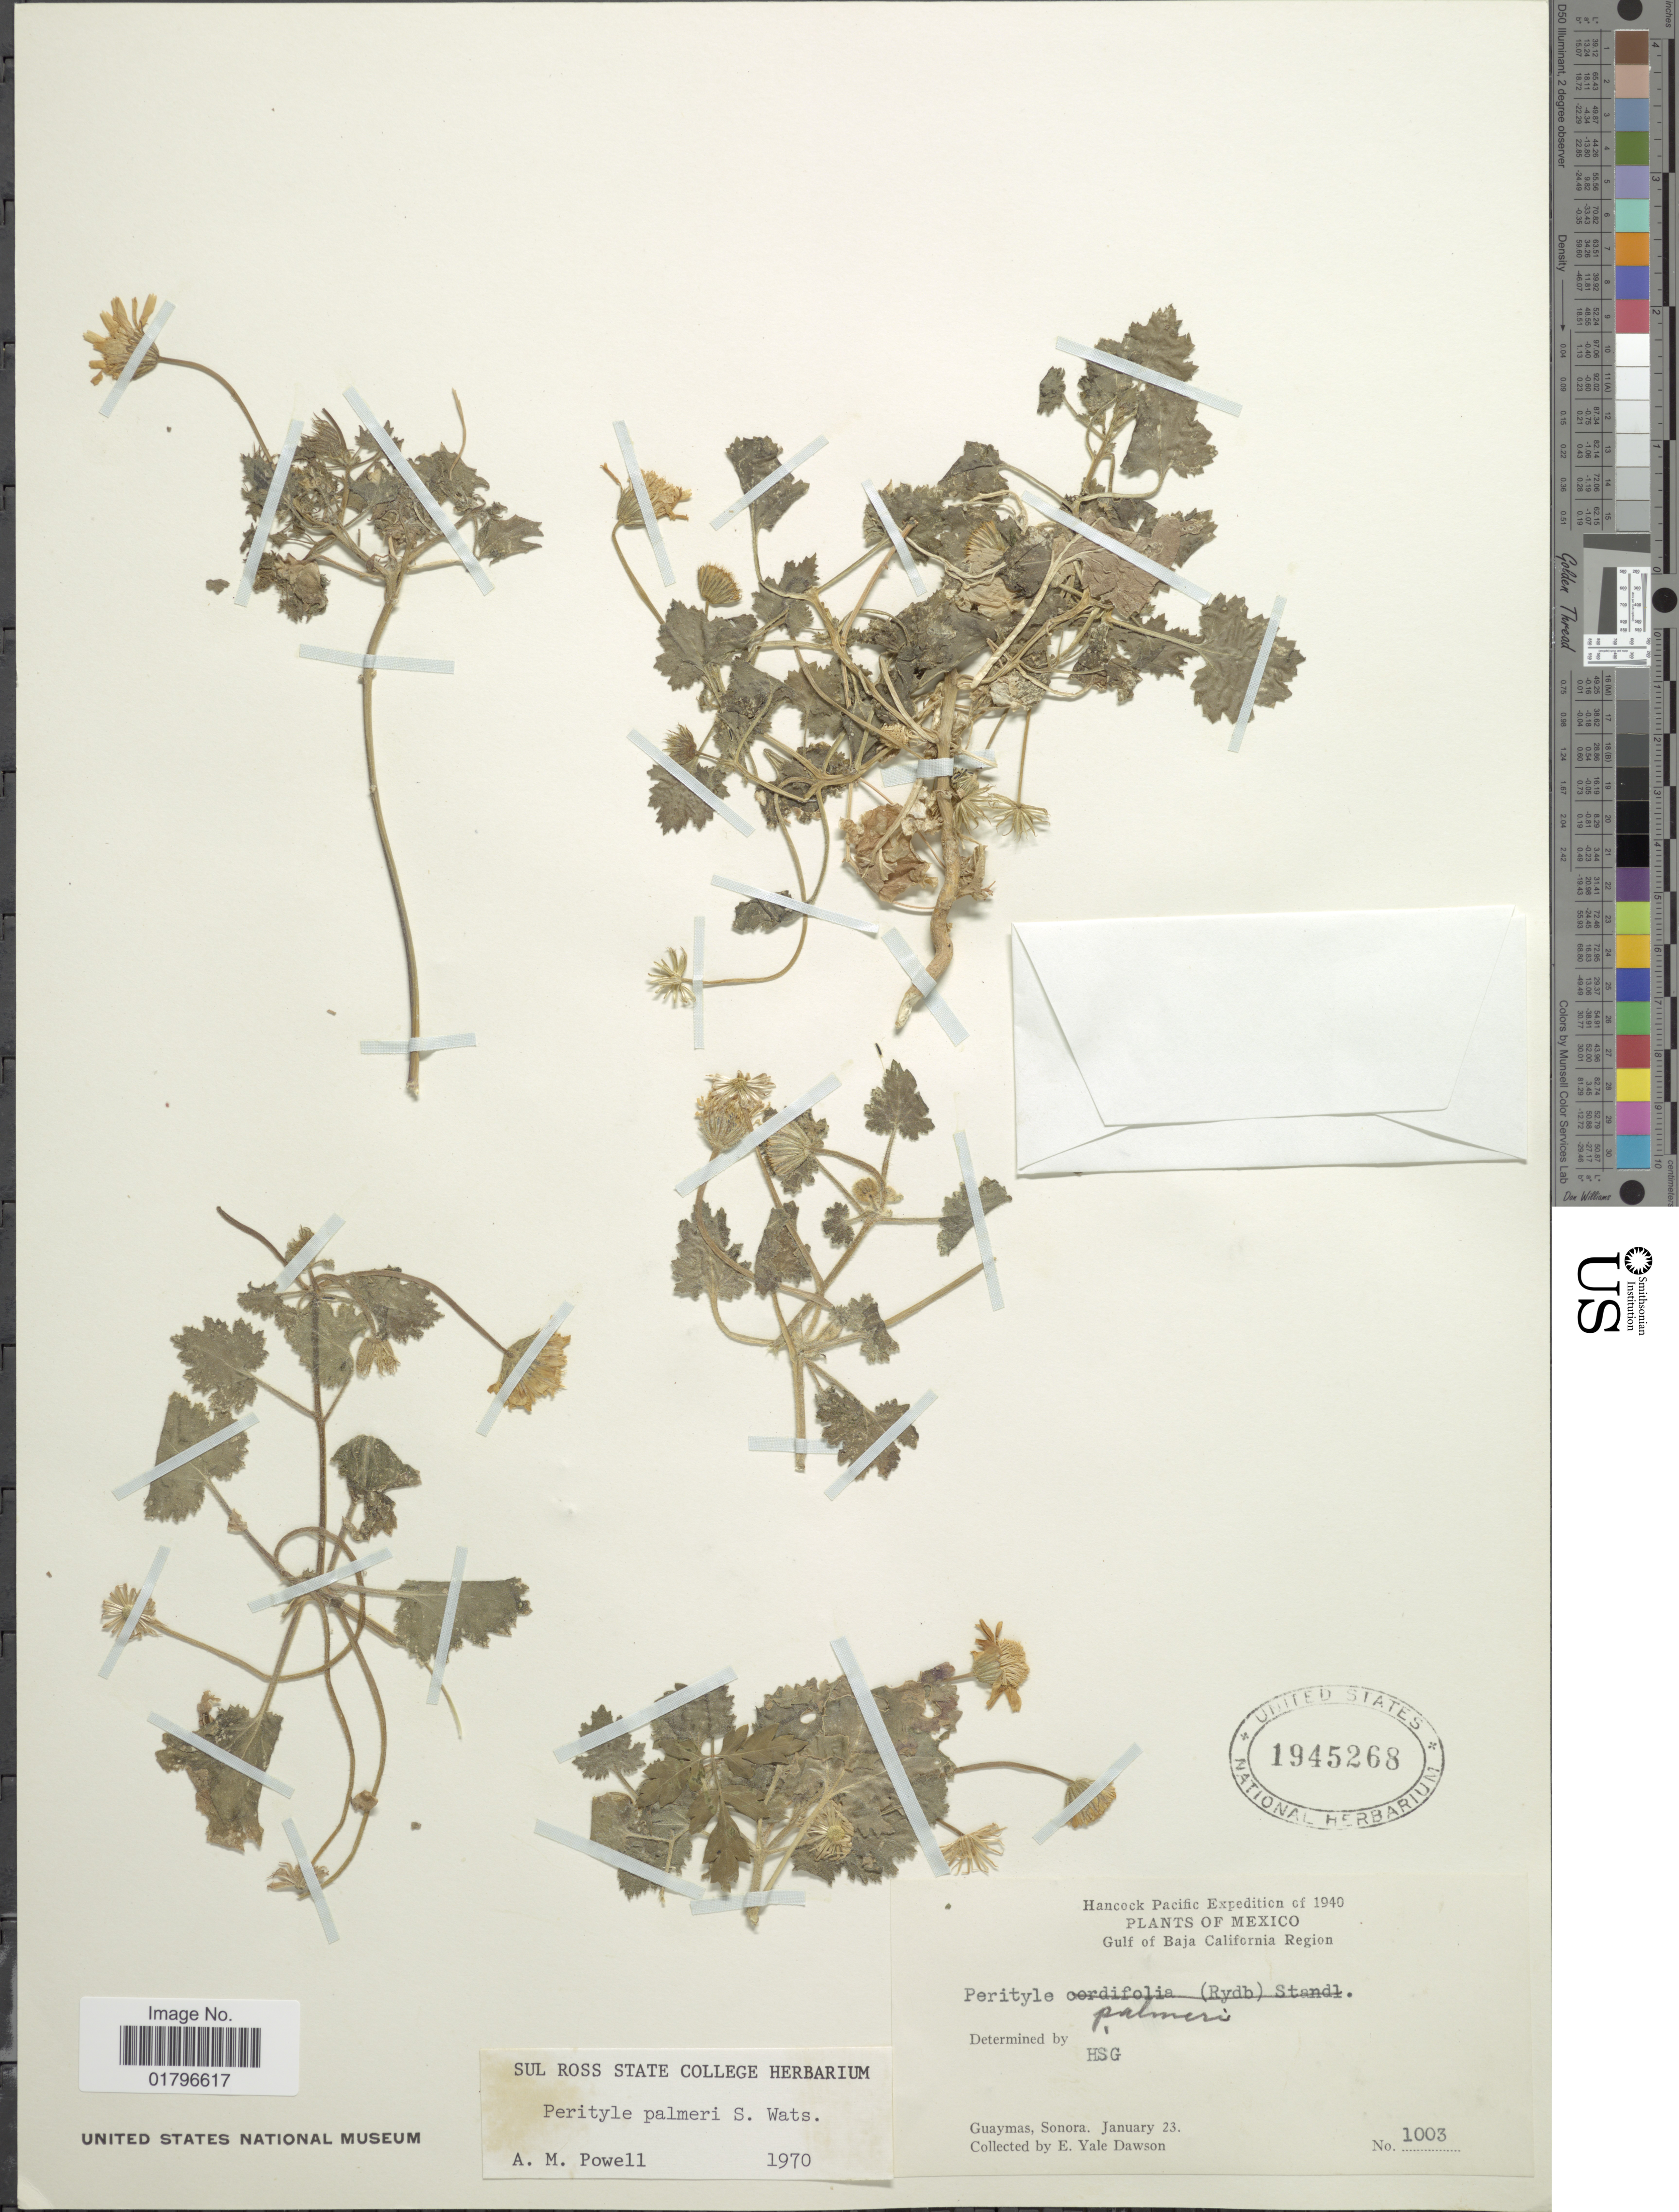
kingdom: Plantae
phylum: Tracheophyta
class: Magnoliopsida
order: Asterales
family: Asteraceae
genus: Perityle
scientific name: Perityle palmeri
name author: S. Watson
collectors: N. Yensen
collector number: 1003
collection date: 1940-01-23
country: Mexico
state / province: Sonora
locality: Guaymas. Gulf of Baja California Region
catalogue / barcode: US 1945268